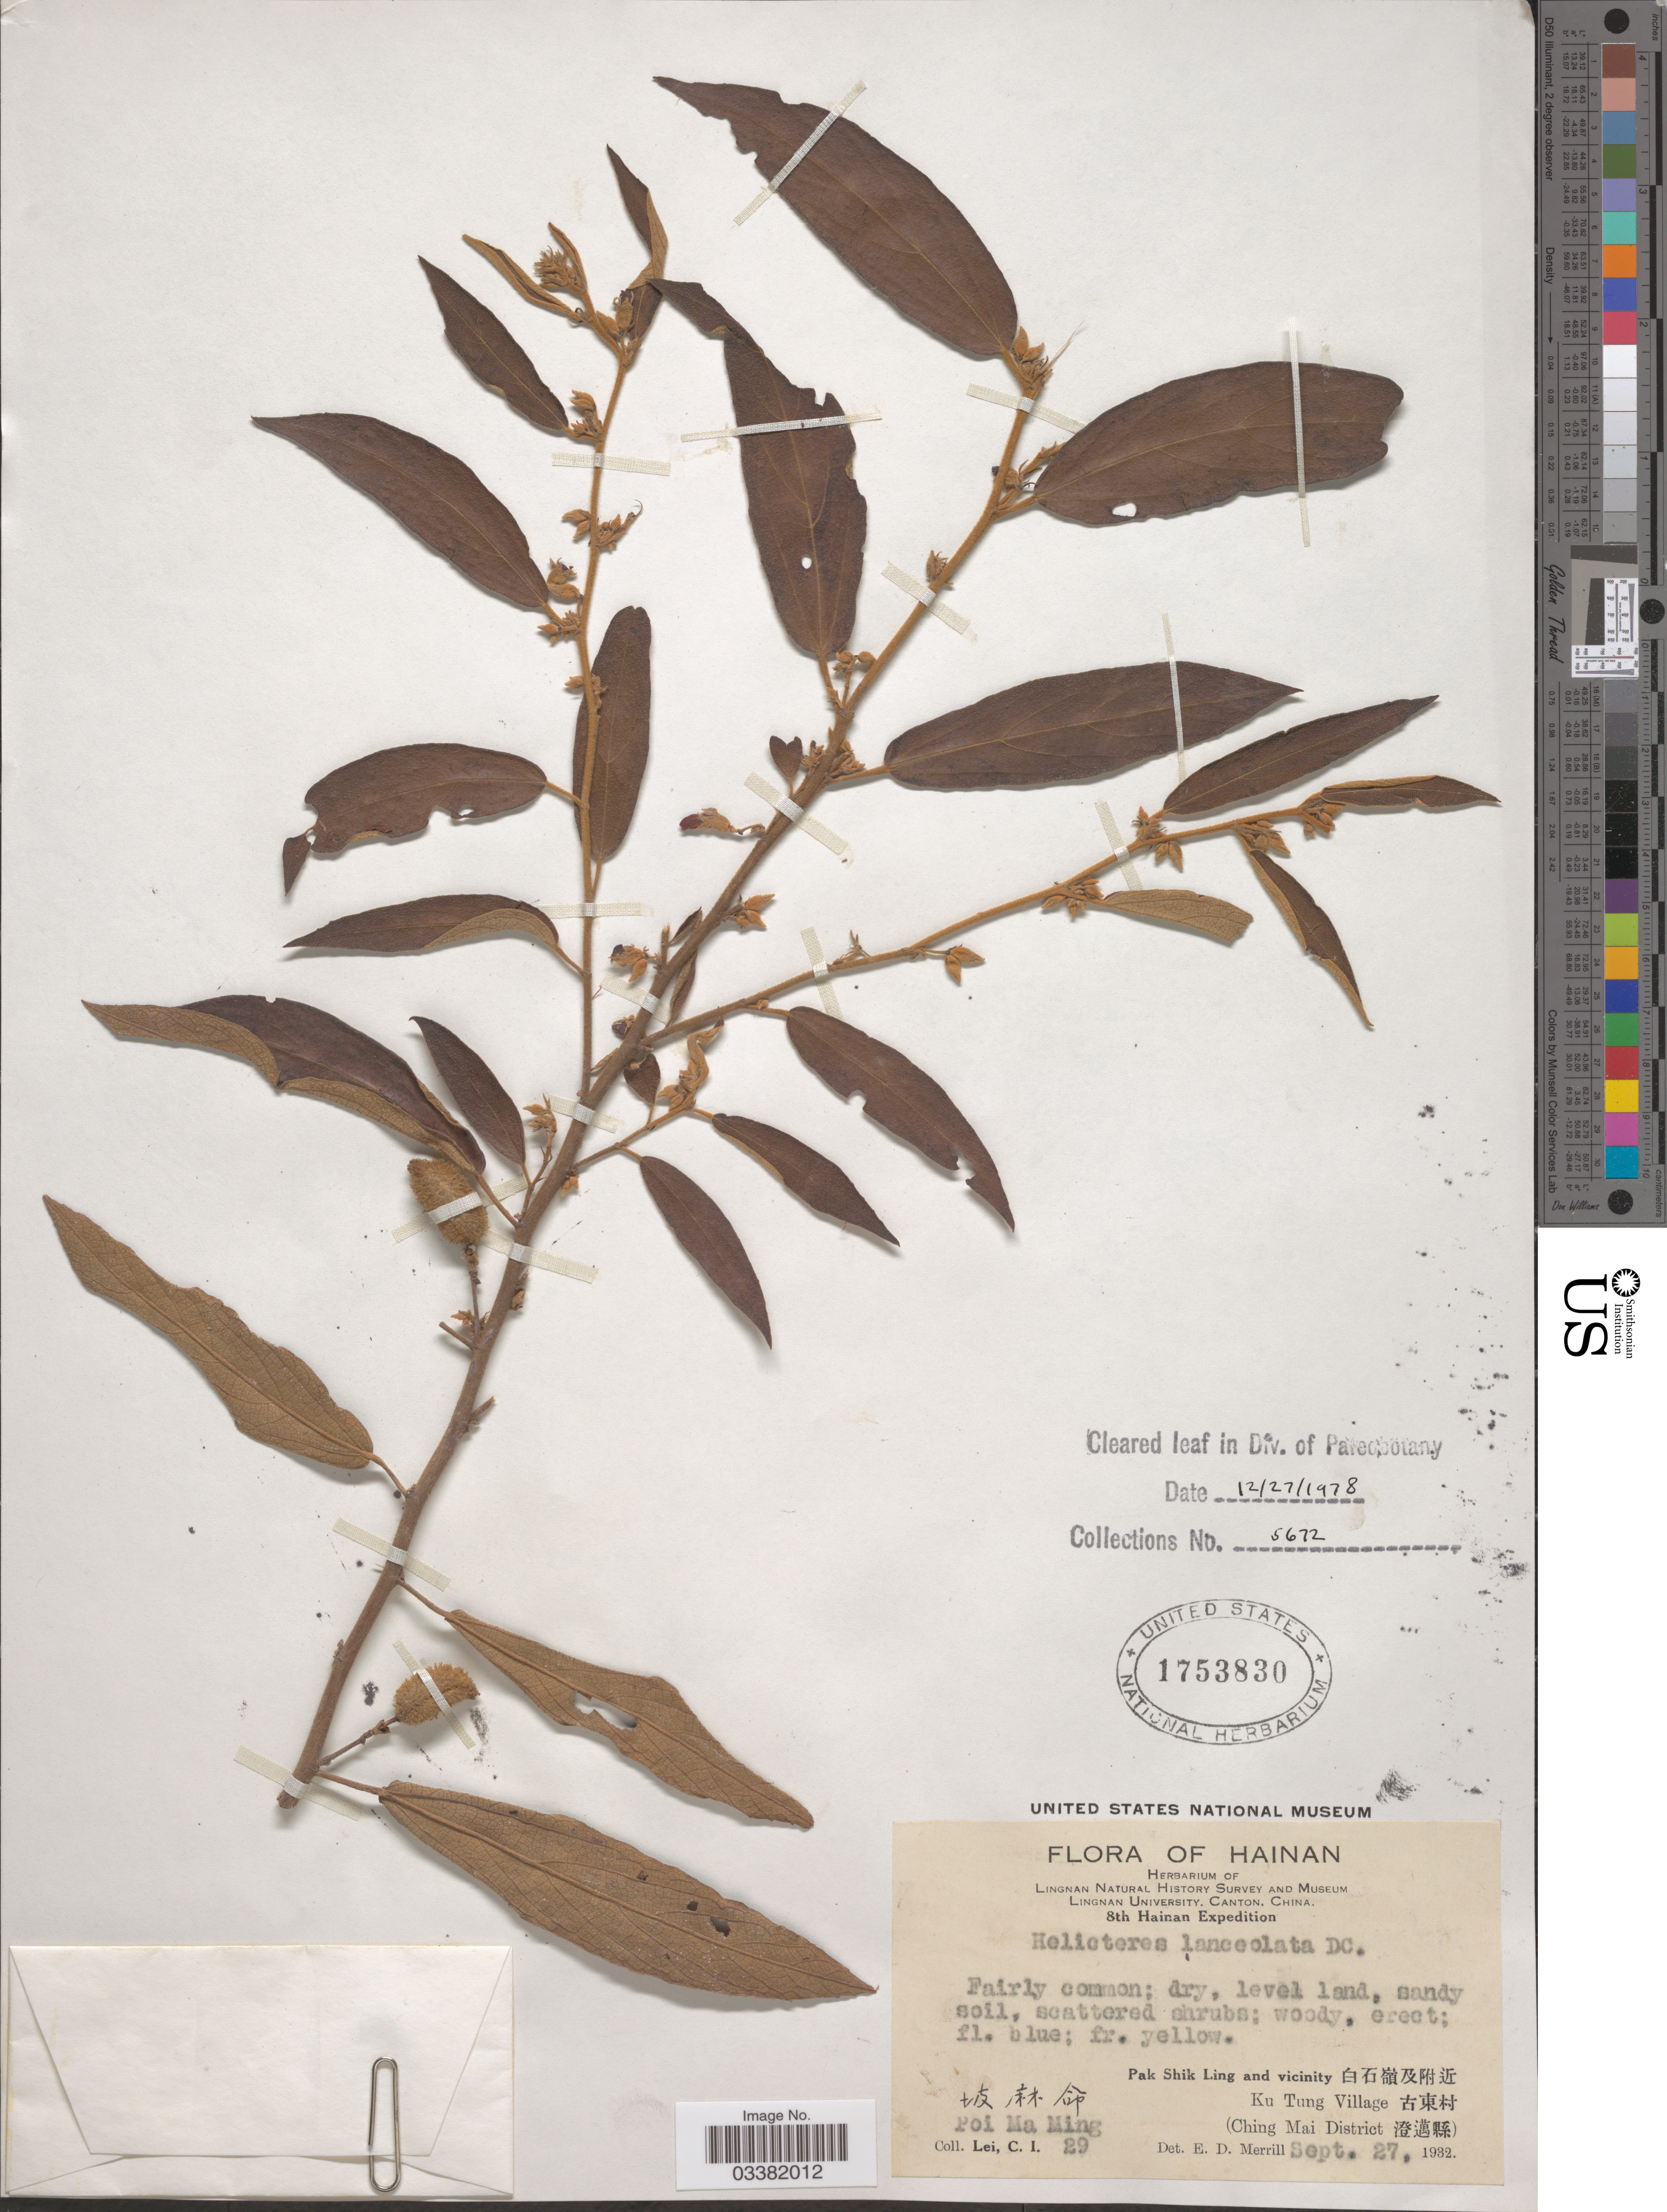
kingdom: Plantae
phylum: Tracheophyta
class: Magnoliopsida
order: Malvales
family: Malvaceae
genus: Helicteres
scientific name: Helicteres lanceolata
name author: DC.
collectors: C. I. Lei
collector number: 29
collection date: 1932-09-27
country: China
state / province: Hainan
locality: Ching Mai District. Poi Ma Ming.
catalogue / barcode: US 1753830